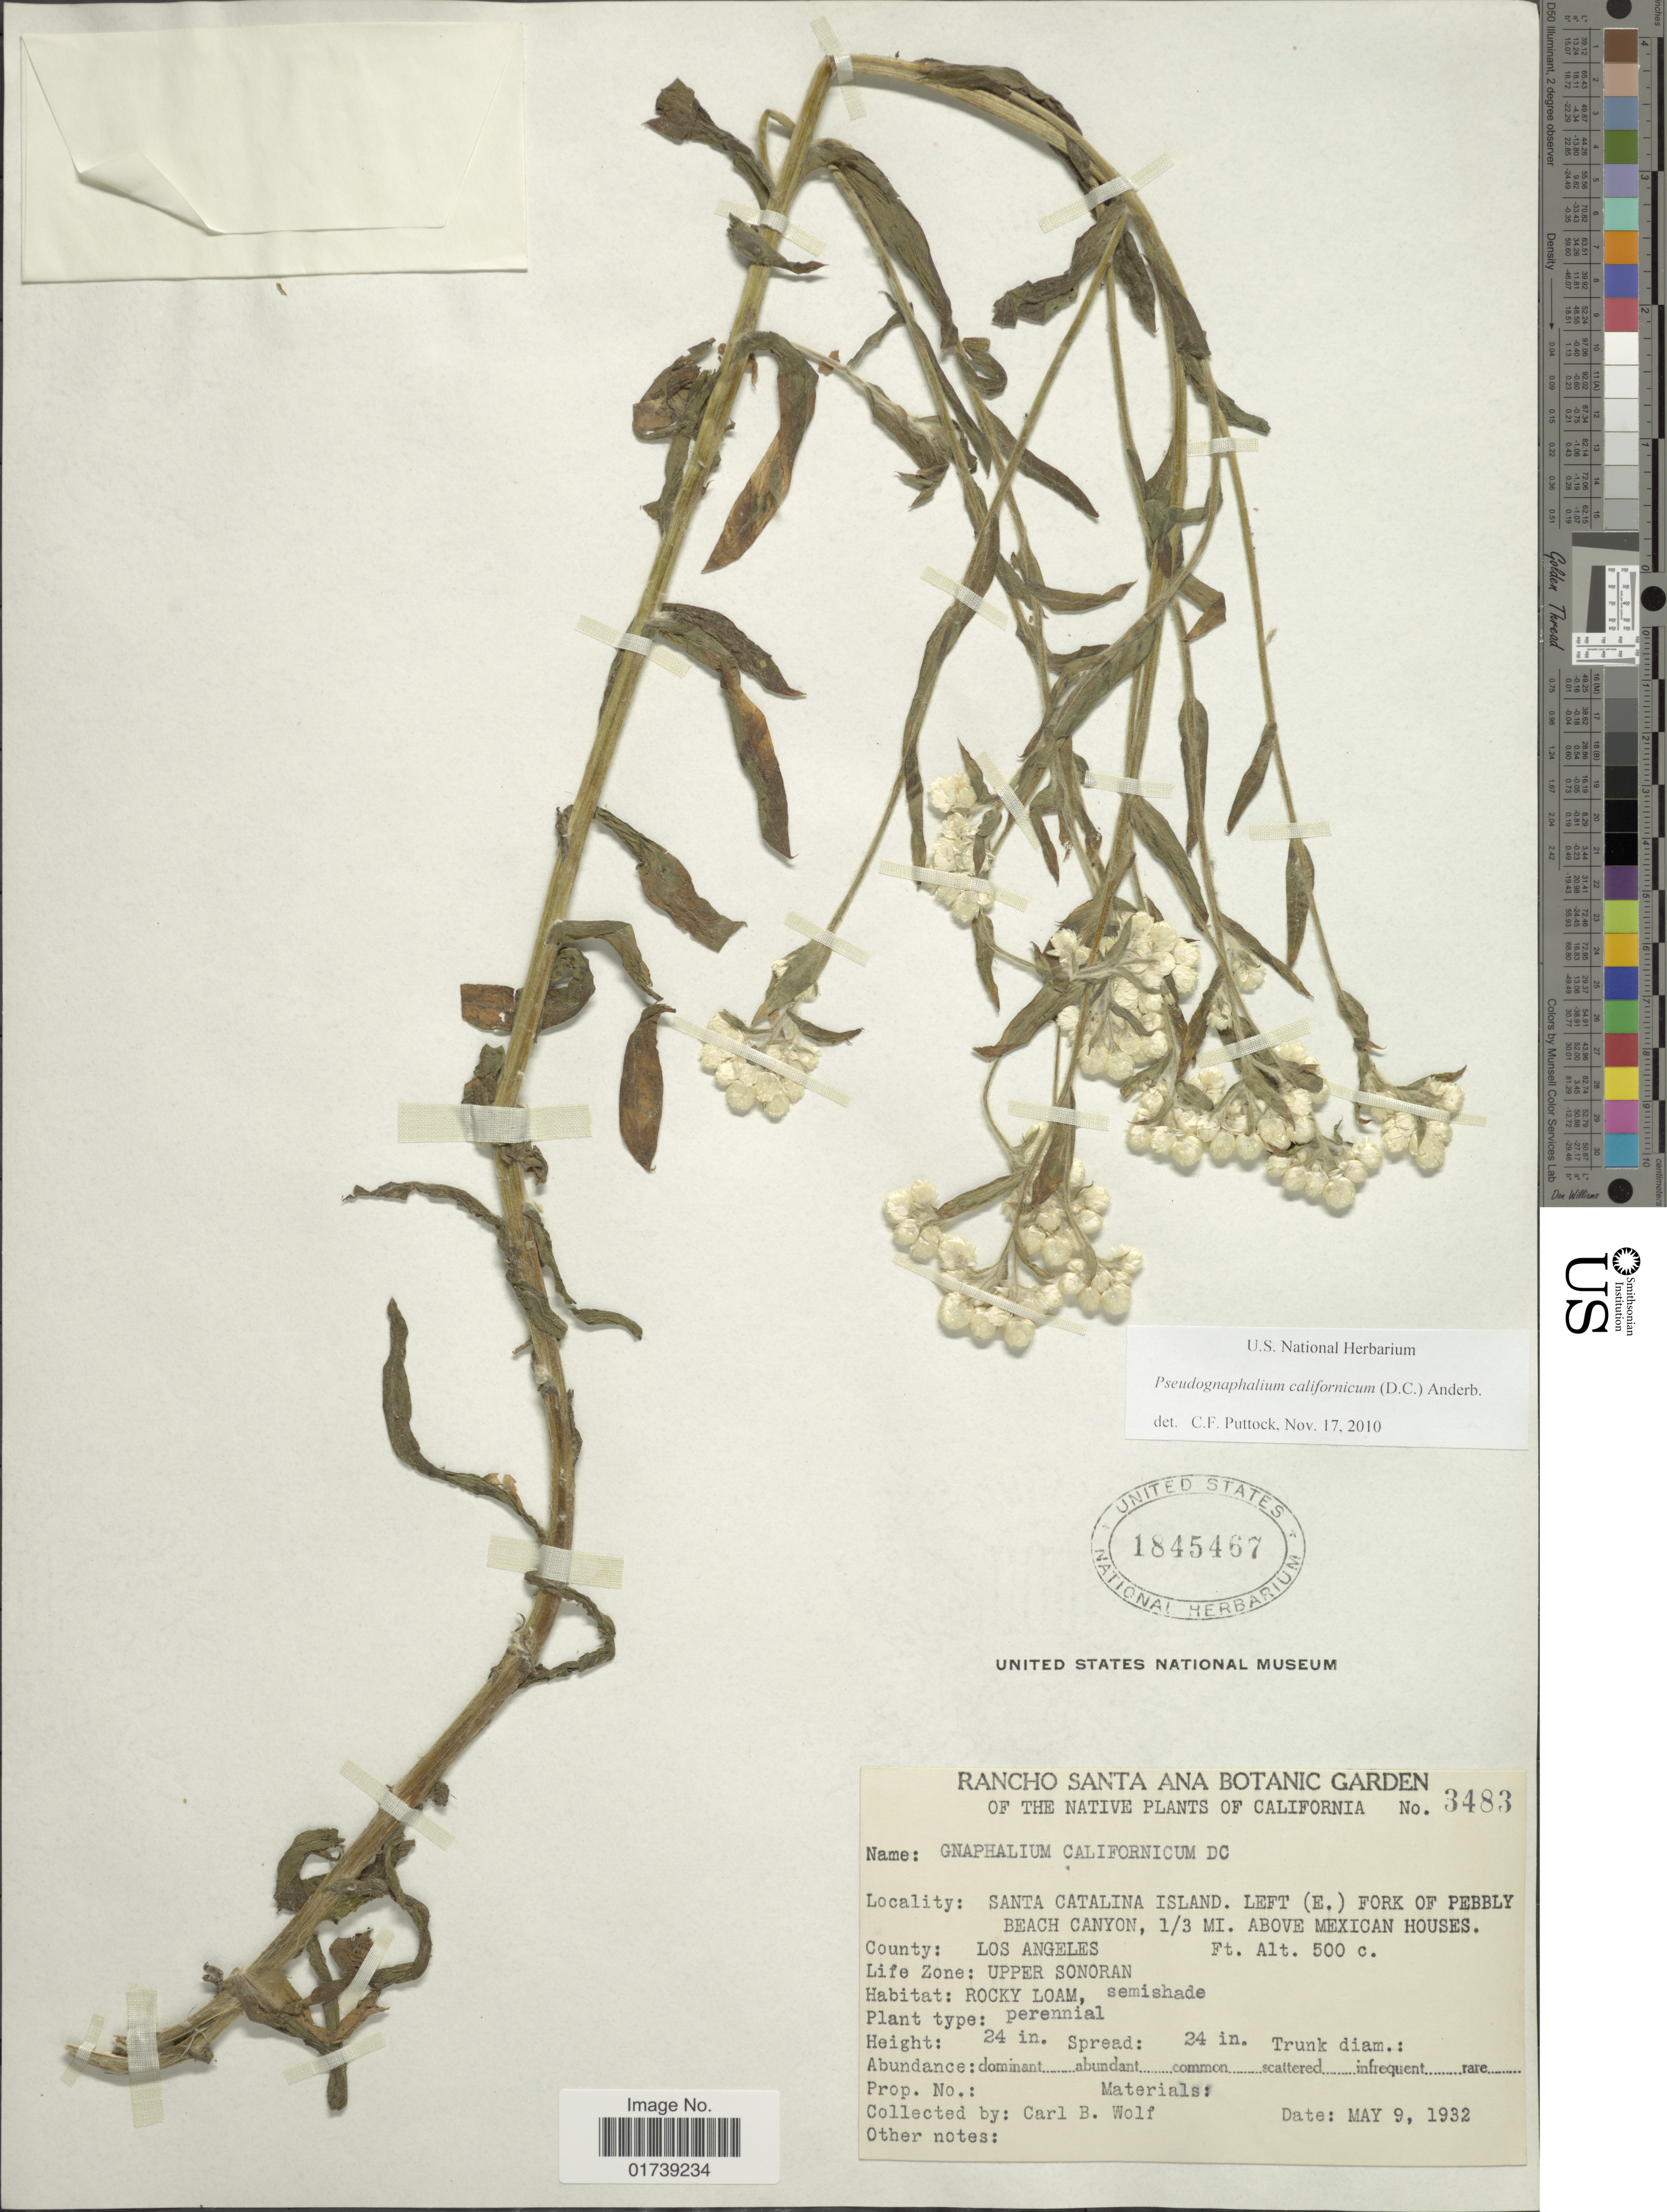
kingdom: Plantae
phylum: Tracheophyta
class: Magnoliopsida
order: Asterales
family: Asteraceae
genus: Pseudognaphalium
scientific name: Pseudognaphalium californicum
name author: (DC.) Anderb.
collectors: C. B. Wolf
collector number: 3483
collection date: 1932-05-09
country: United States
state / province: California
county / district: Los Angeles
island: Santa Catalina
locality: Santa Catalina Island, Left (E.) Fork of Oebbly, Beach Canyon, 1/3 mi. above Mexican houses, County Los Angekes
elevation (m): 152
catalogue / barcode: US 1845467